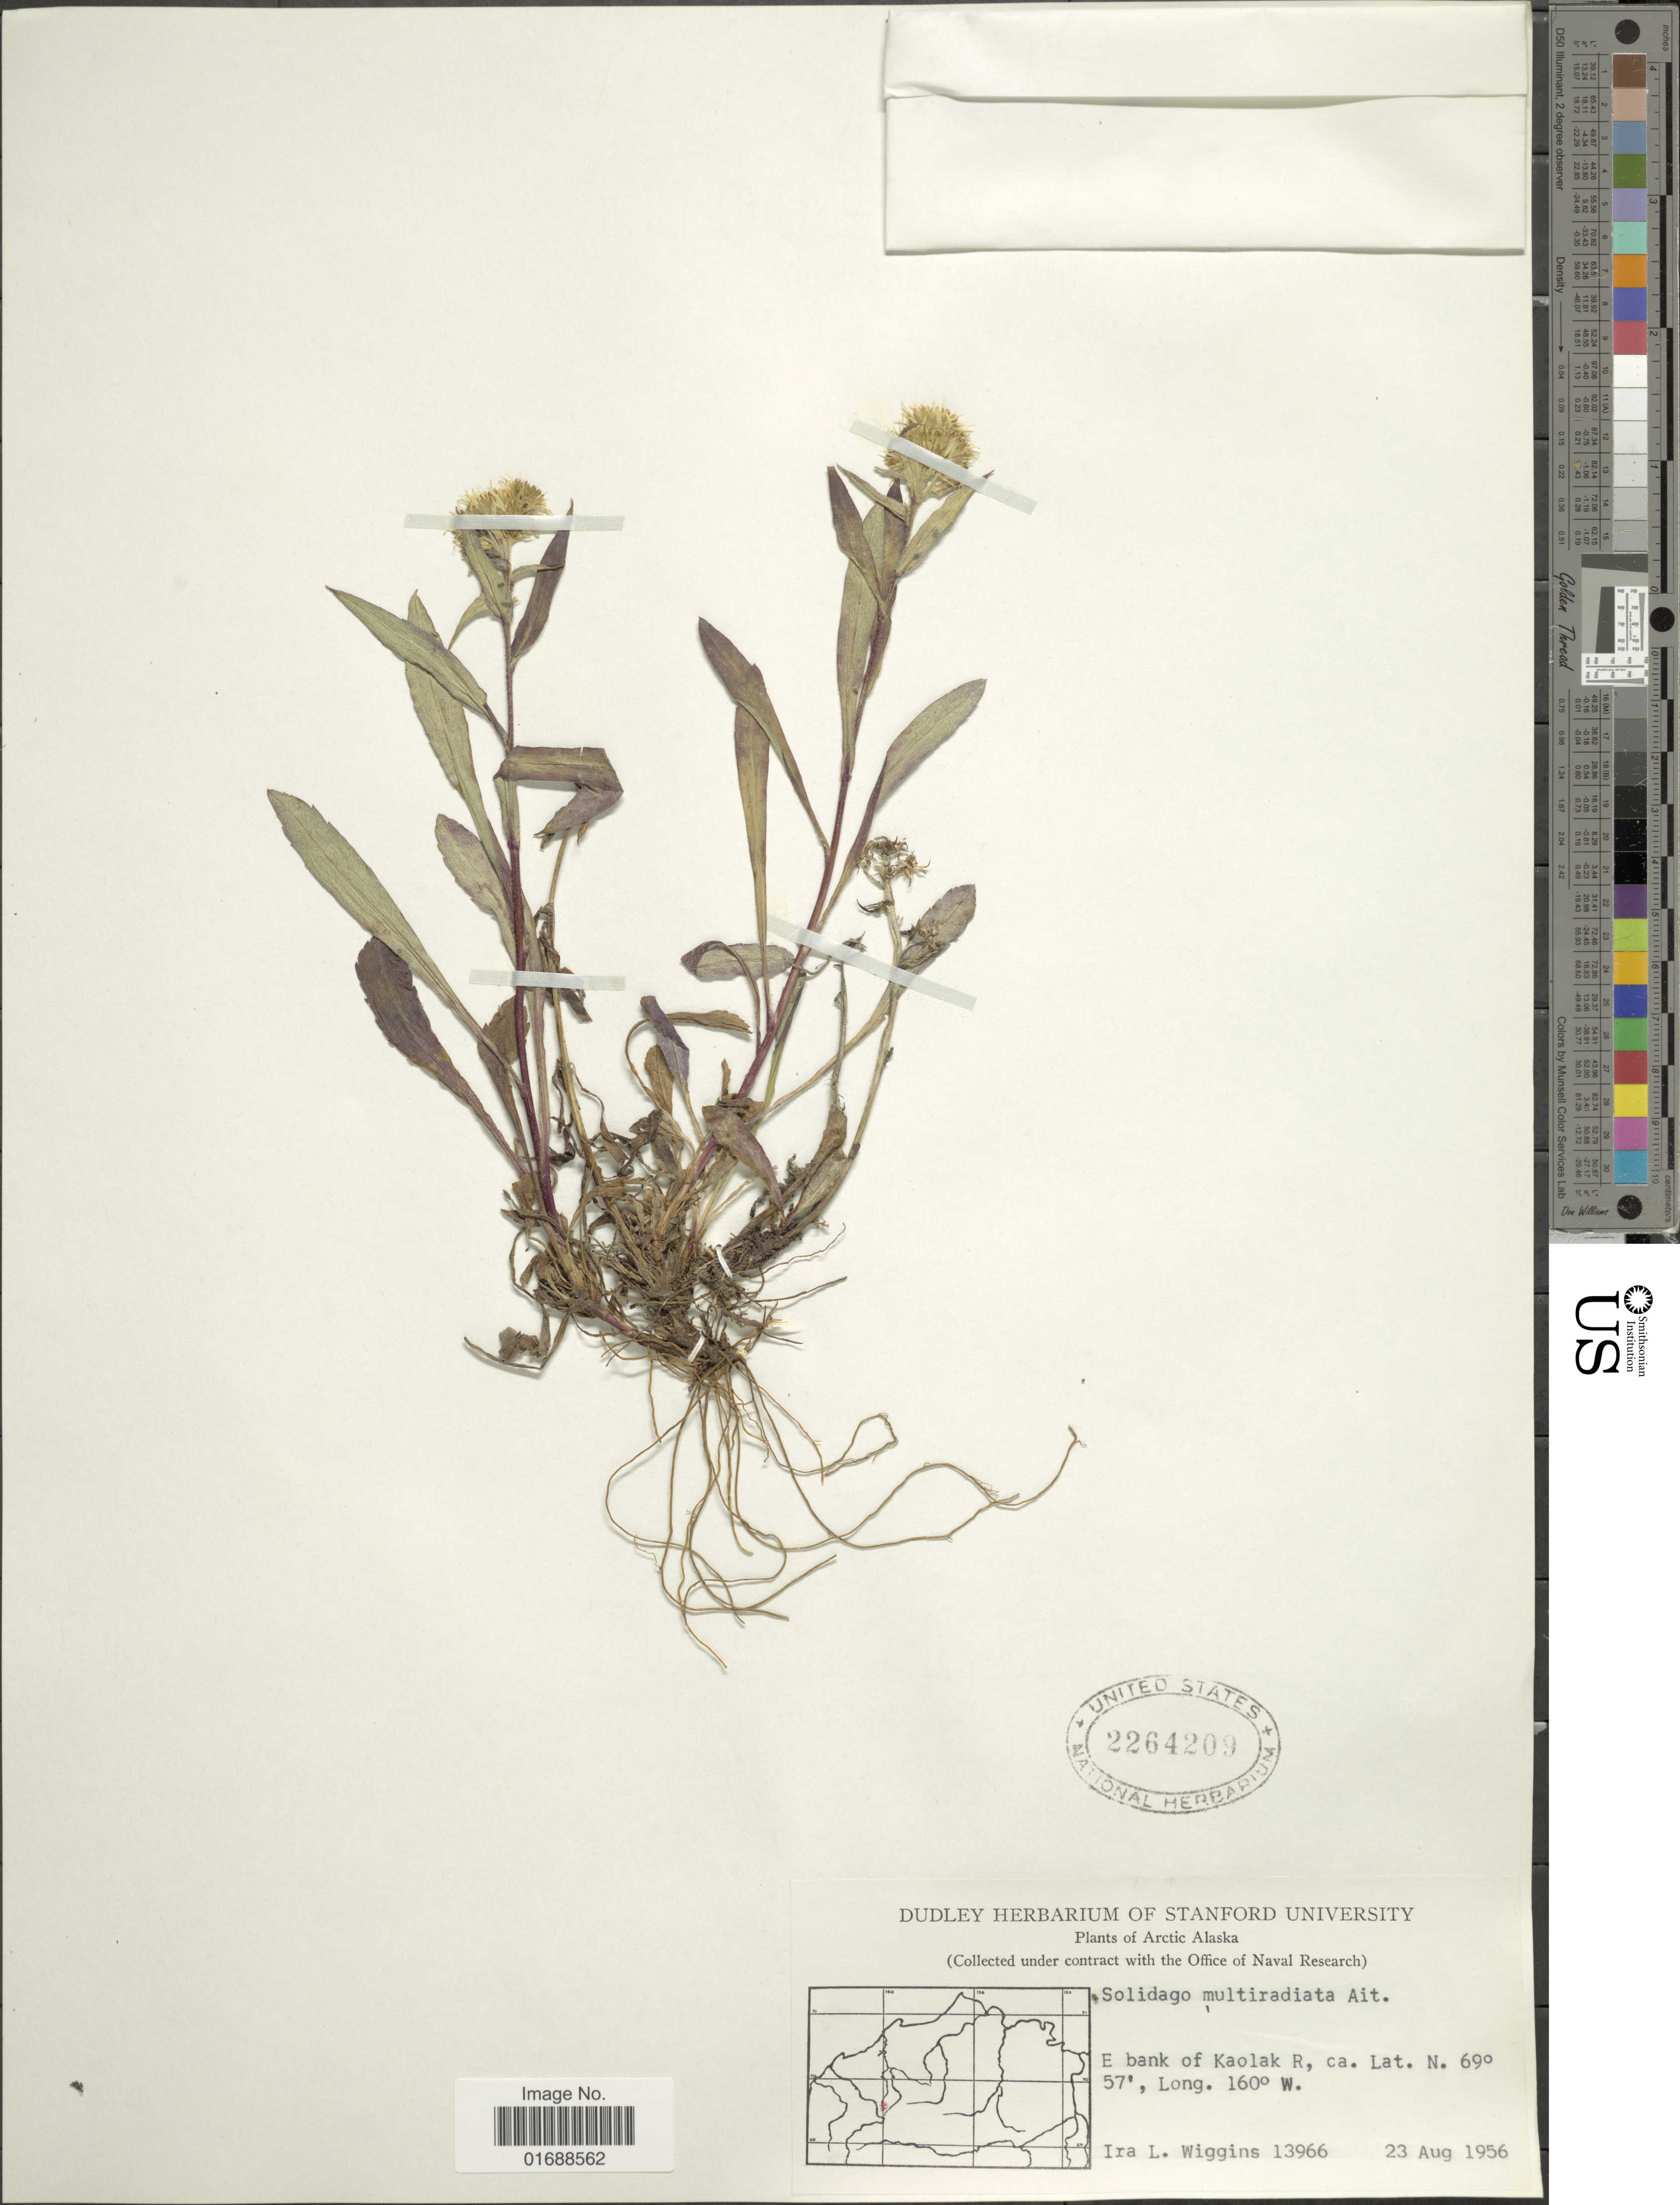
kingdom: Plantae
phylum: Tracheophyta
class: Magnoliopsida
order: Asterales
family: Asteraceae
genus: Solidago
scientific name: Solidago multiradiata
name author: Aiton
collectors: I. L. Wiggins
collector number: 13966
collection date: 1956-08-23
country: United States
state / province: Alaska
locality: Arctic Alaska, E bank of Kaolak R.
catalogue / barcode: US 2264209